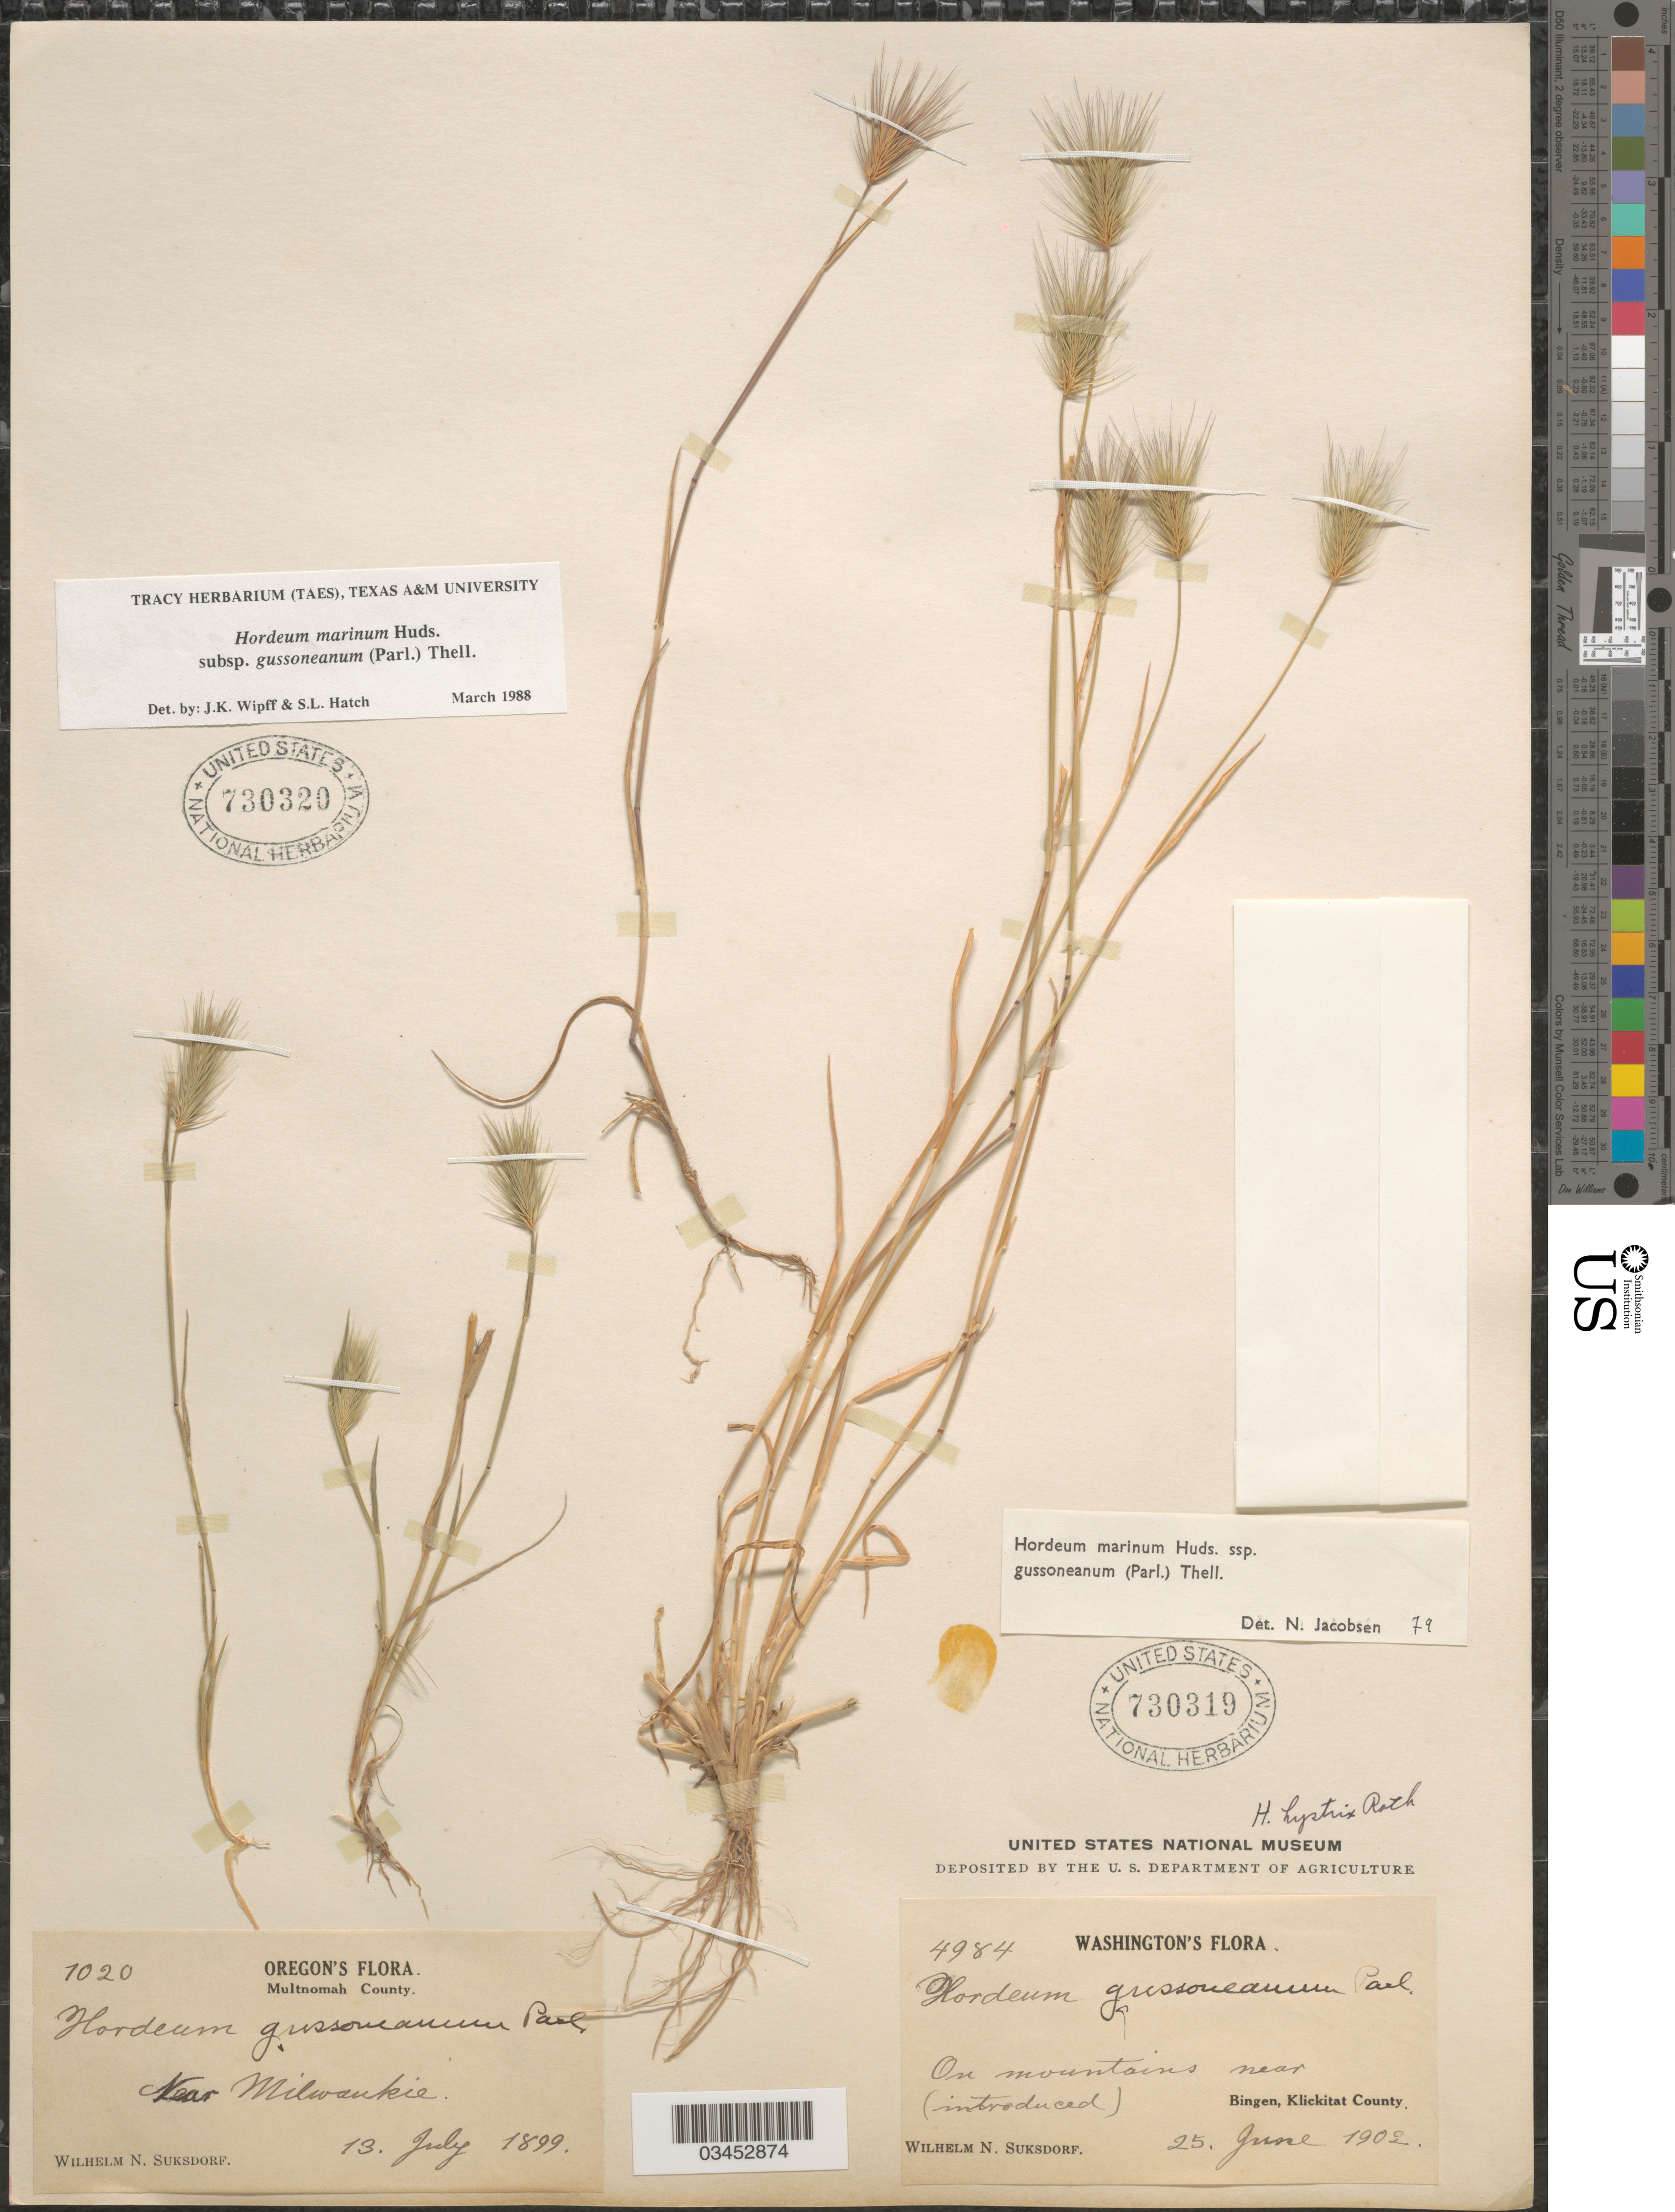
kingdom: Plantae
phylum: Tracheophyta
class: Liliopsida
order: Poales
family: Poaceae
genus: Hordeum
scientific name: Hordeum marinum subsp. gussoneanum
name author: (Parl.) Thell.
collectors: W. N. Suksdorf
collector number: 1020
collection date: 1899-07-13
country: United States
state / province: Oregon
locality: Multnomah County. Near Milwaukie.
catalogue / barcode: US 730320-2